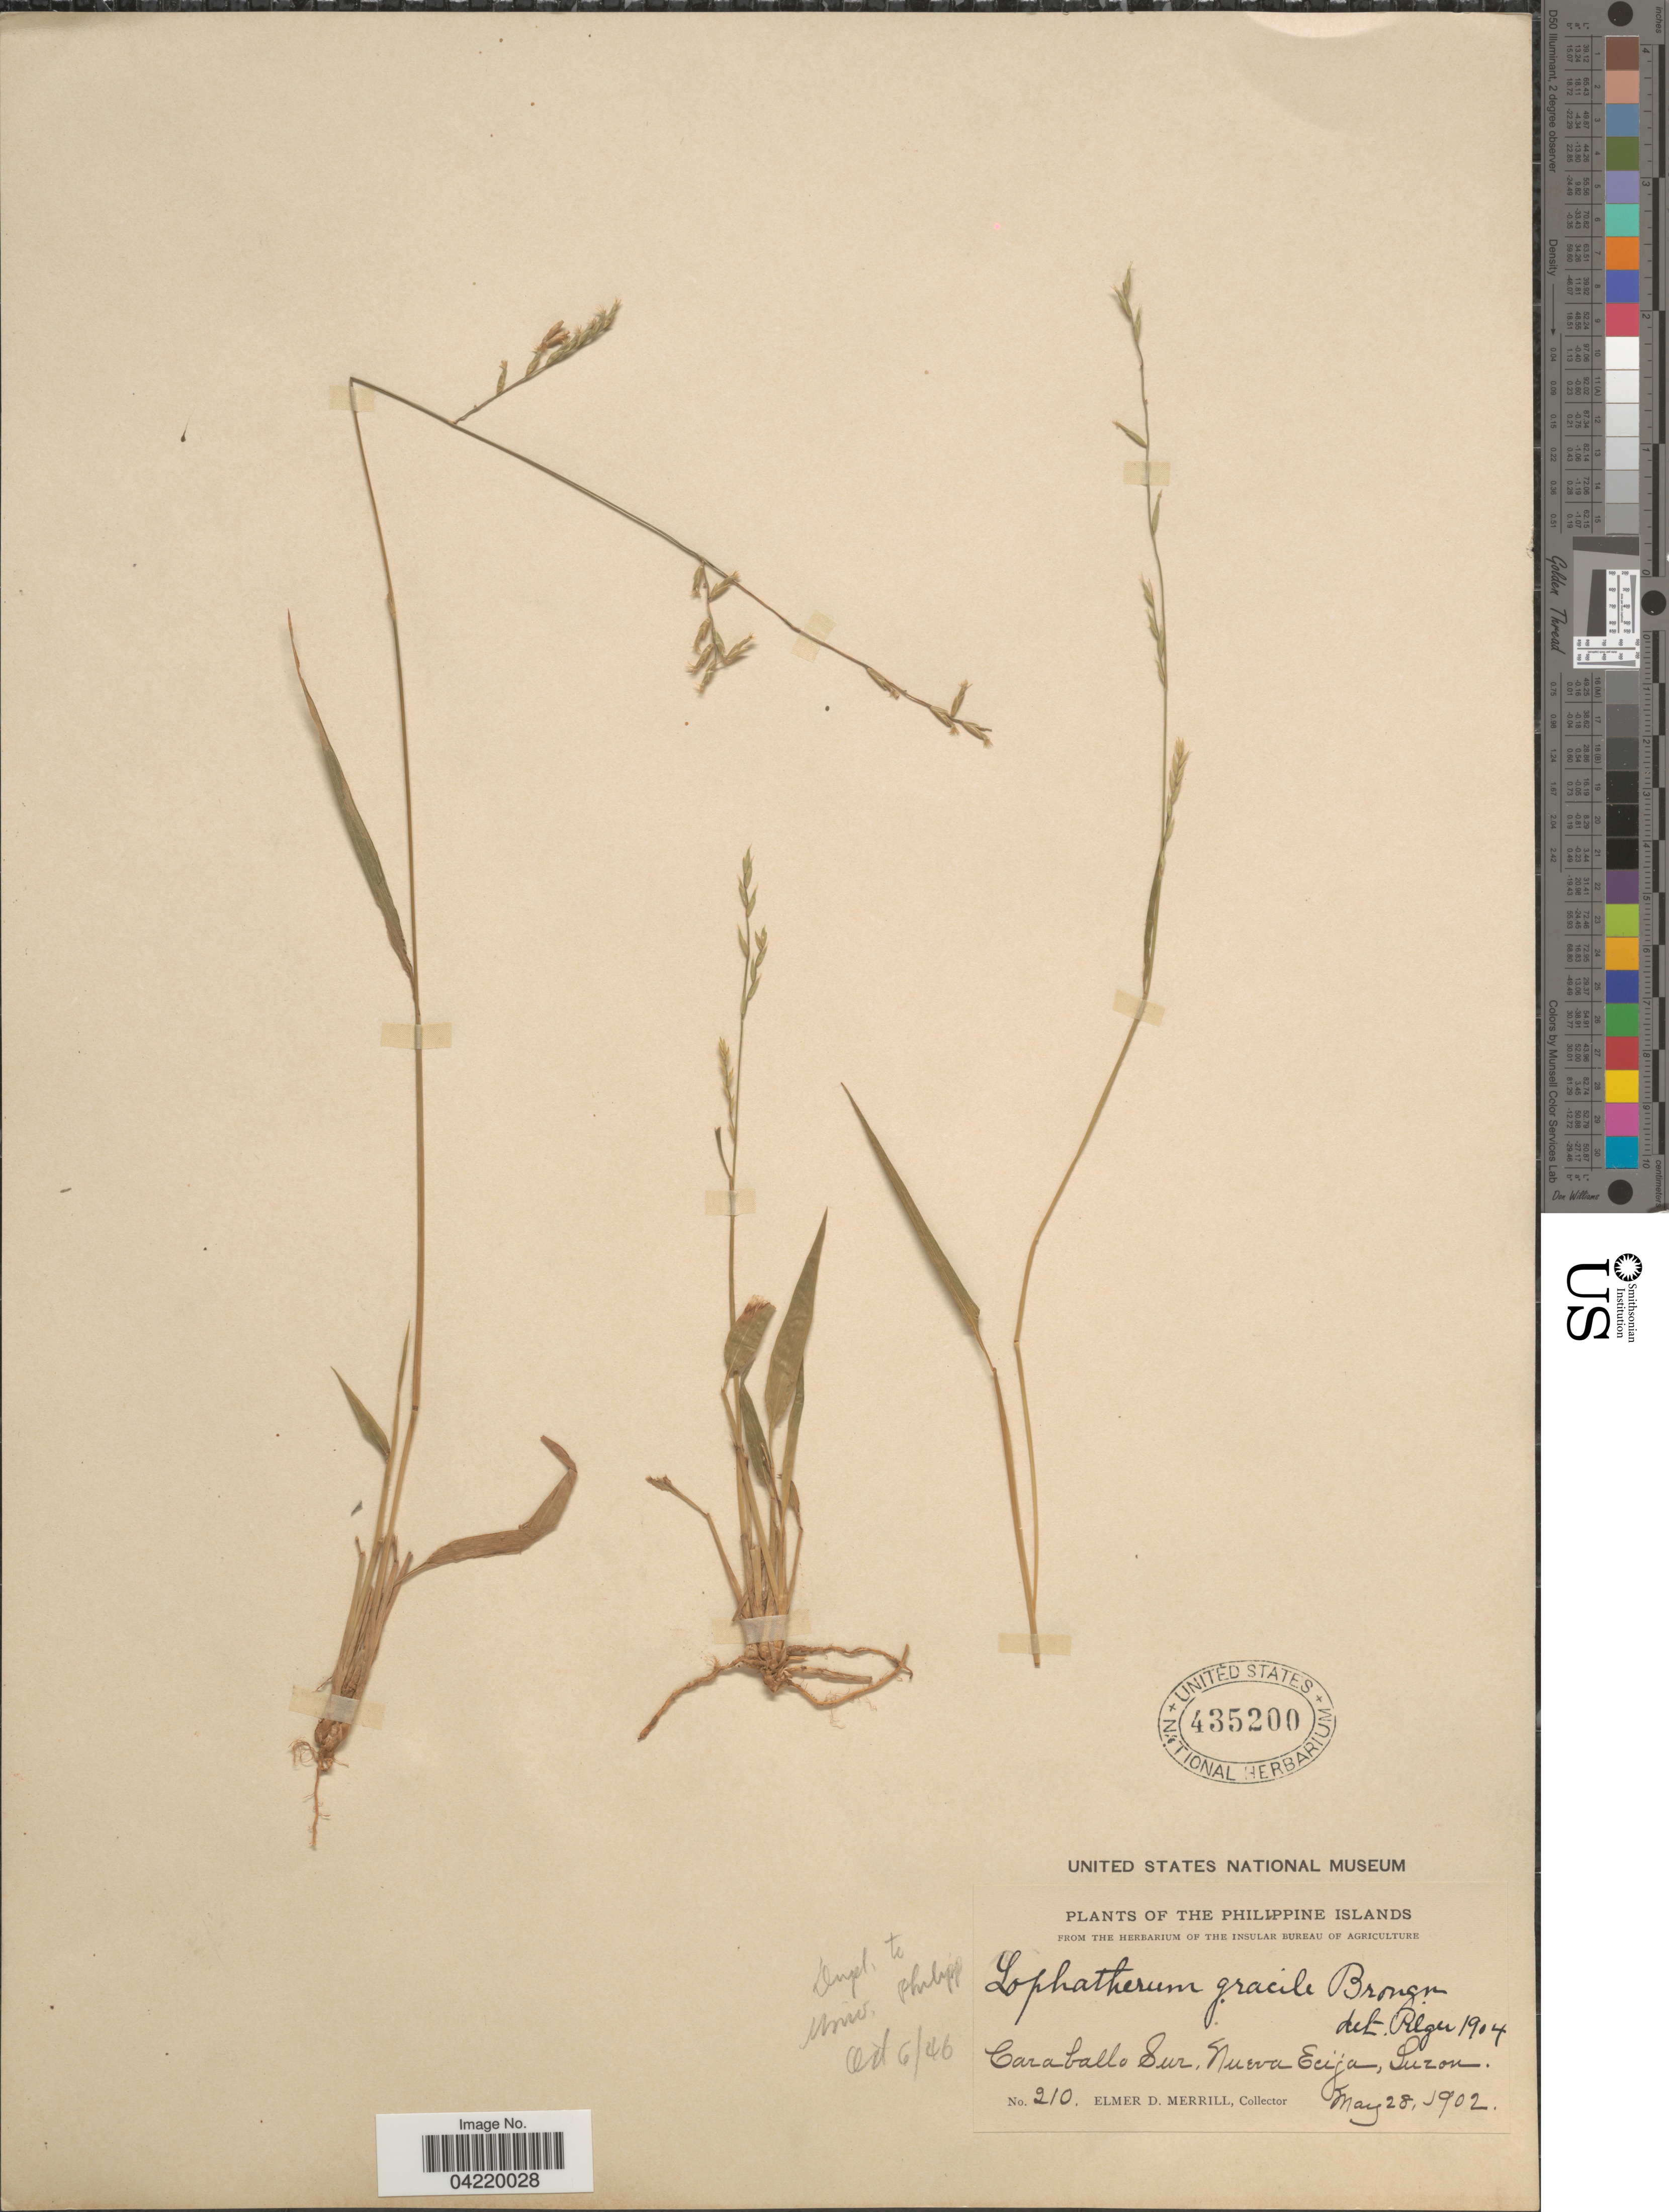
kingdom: Plantae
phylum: Tracheophyta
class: Liliopsida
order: Poales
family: Poaceae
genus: Lophatherum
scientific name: Lophatherum gracile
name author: Brongn.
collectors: E. D. Merrill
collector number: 210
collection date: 1902-05-28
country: Philippines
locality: Philippine Islands. Caraballo Sur. Nueva Ecija, Luzon.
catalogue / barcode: US 435200